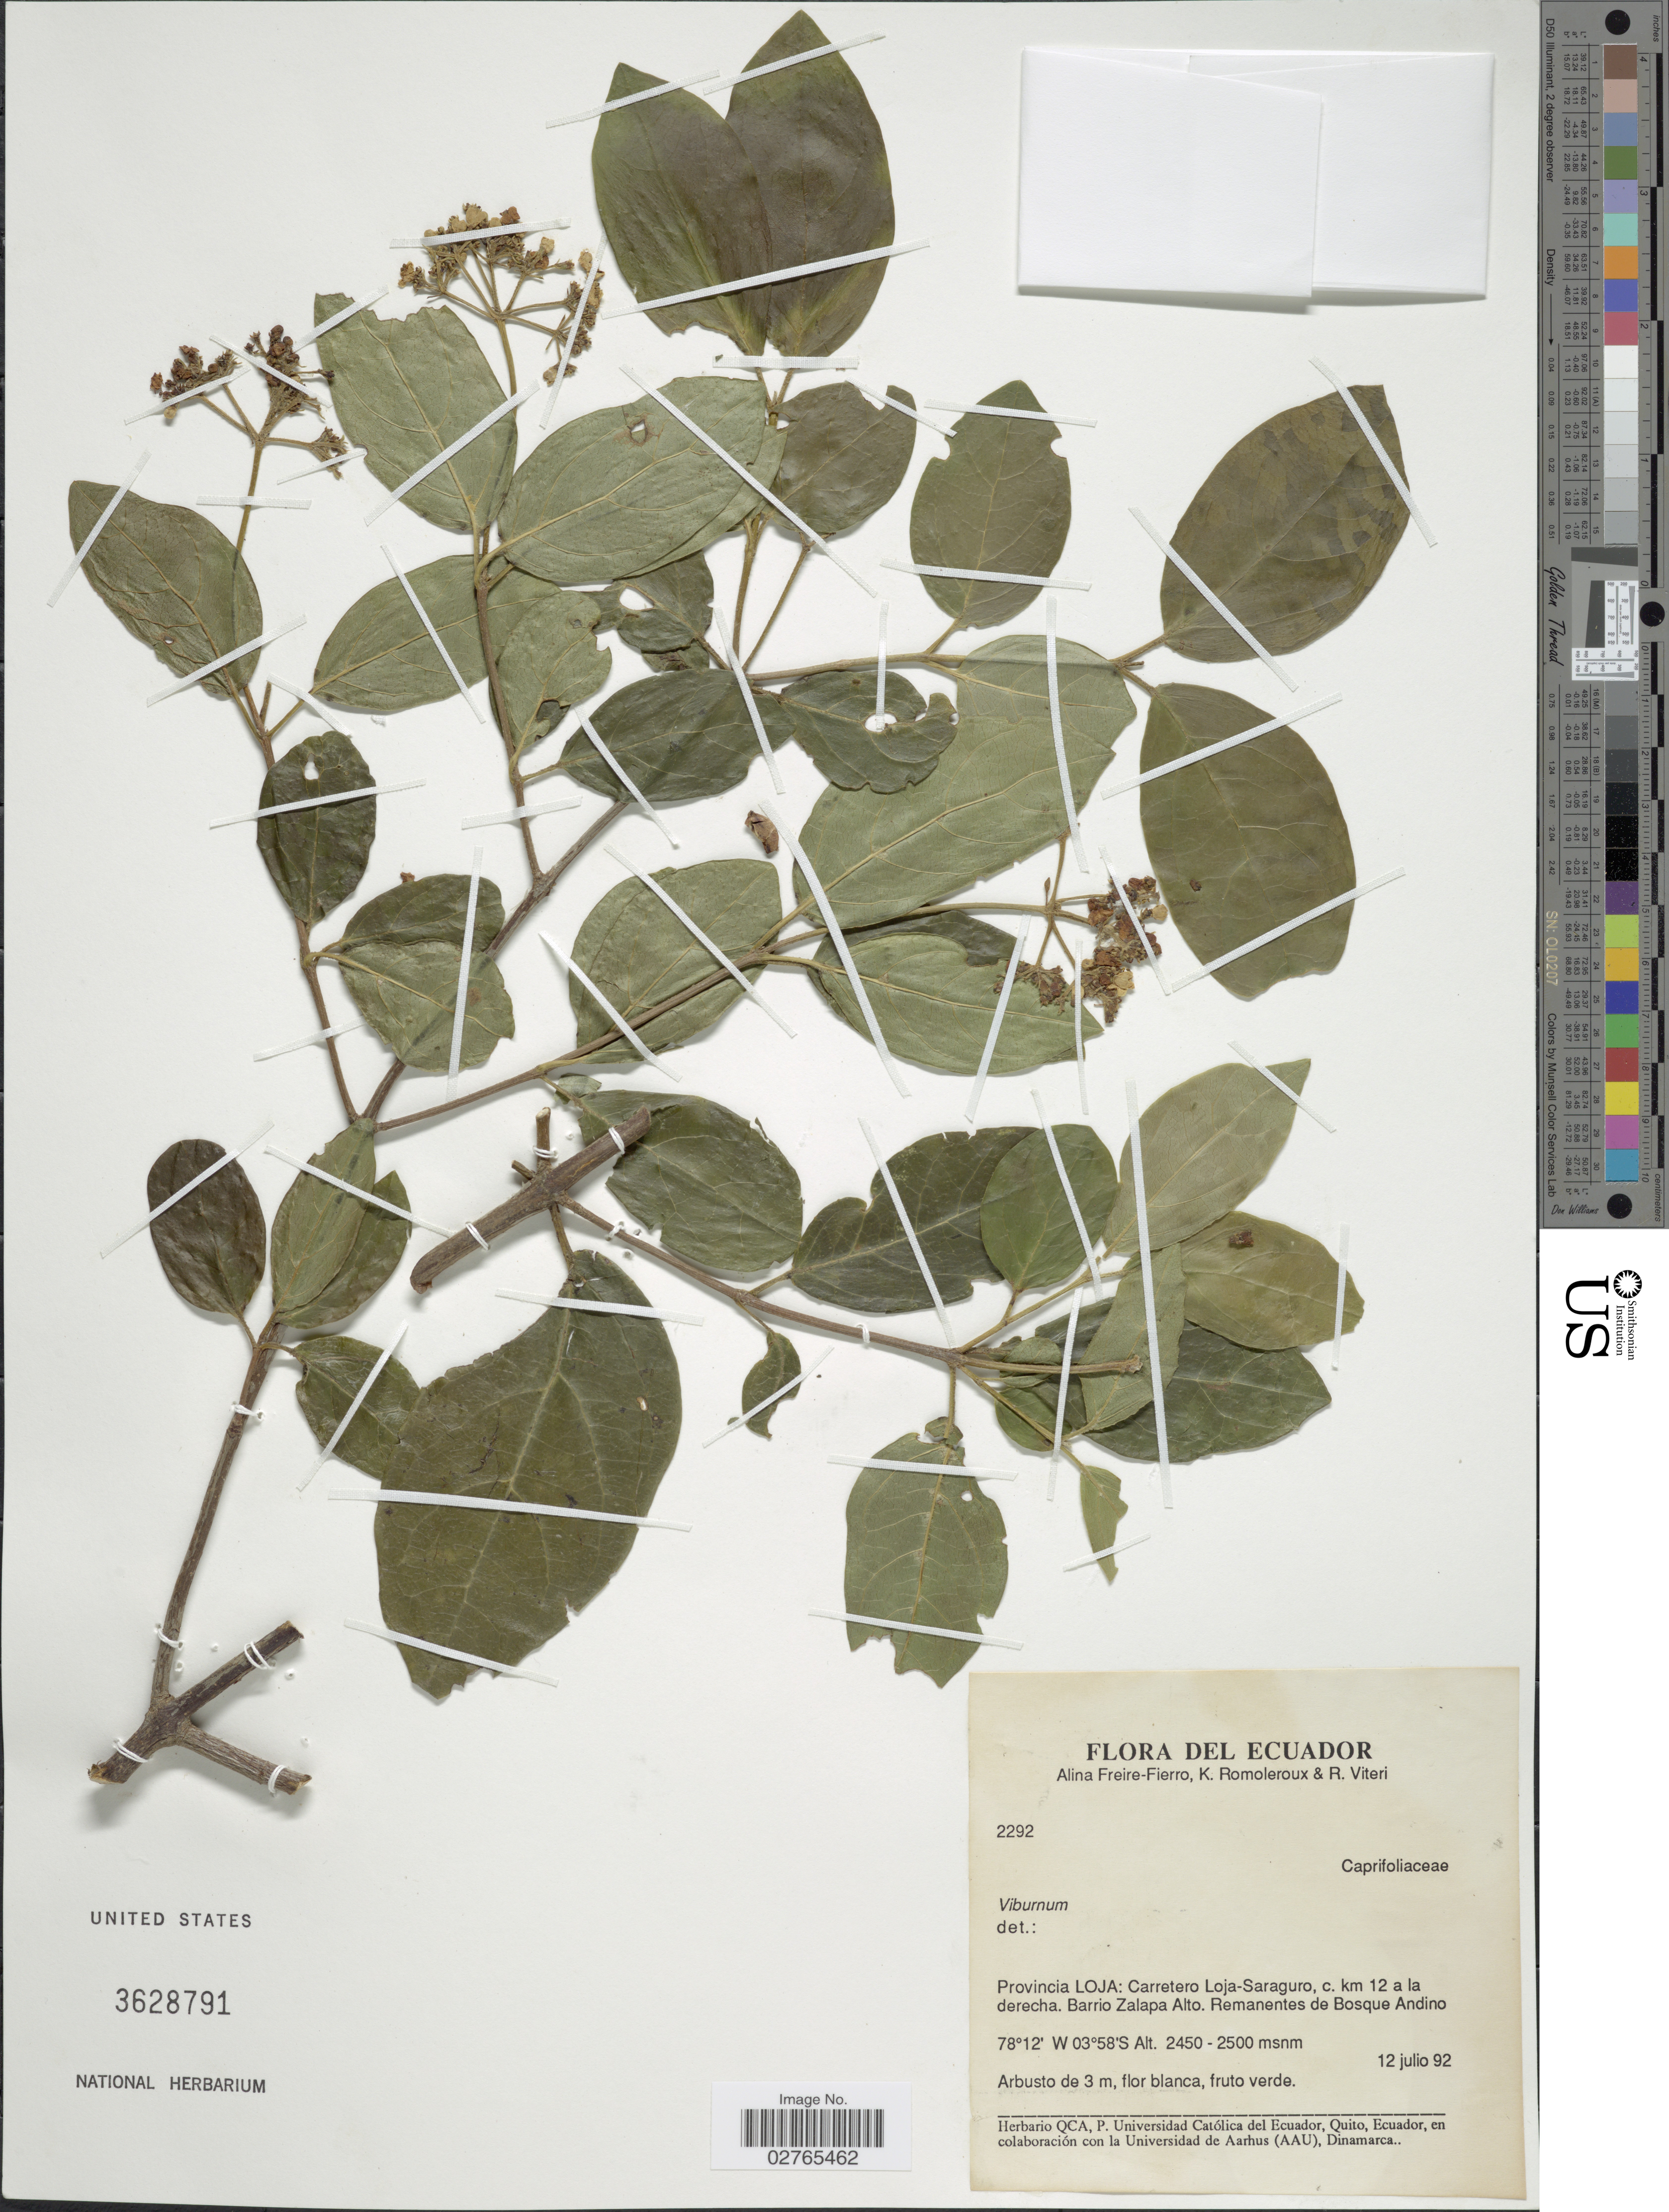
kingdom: Plantae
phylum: Tracheophyta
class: Magnoliopsida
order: Dipsacales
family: Viburnaceae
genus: Viburnum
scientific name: Viburnum sp.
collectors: A. Freire-Fierro, K. Romoleroux & R. Viteri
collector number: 2292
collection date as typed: Transcribed d/m/y: 12/7/92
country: Ecuador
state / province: Loja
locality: Carretero Loja-Saraguro, c. km 12 a la derecha. Barrio Zalapa Alto. Remanentes de Bosque Andino.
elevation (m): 2450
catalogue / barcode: US 3628791